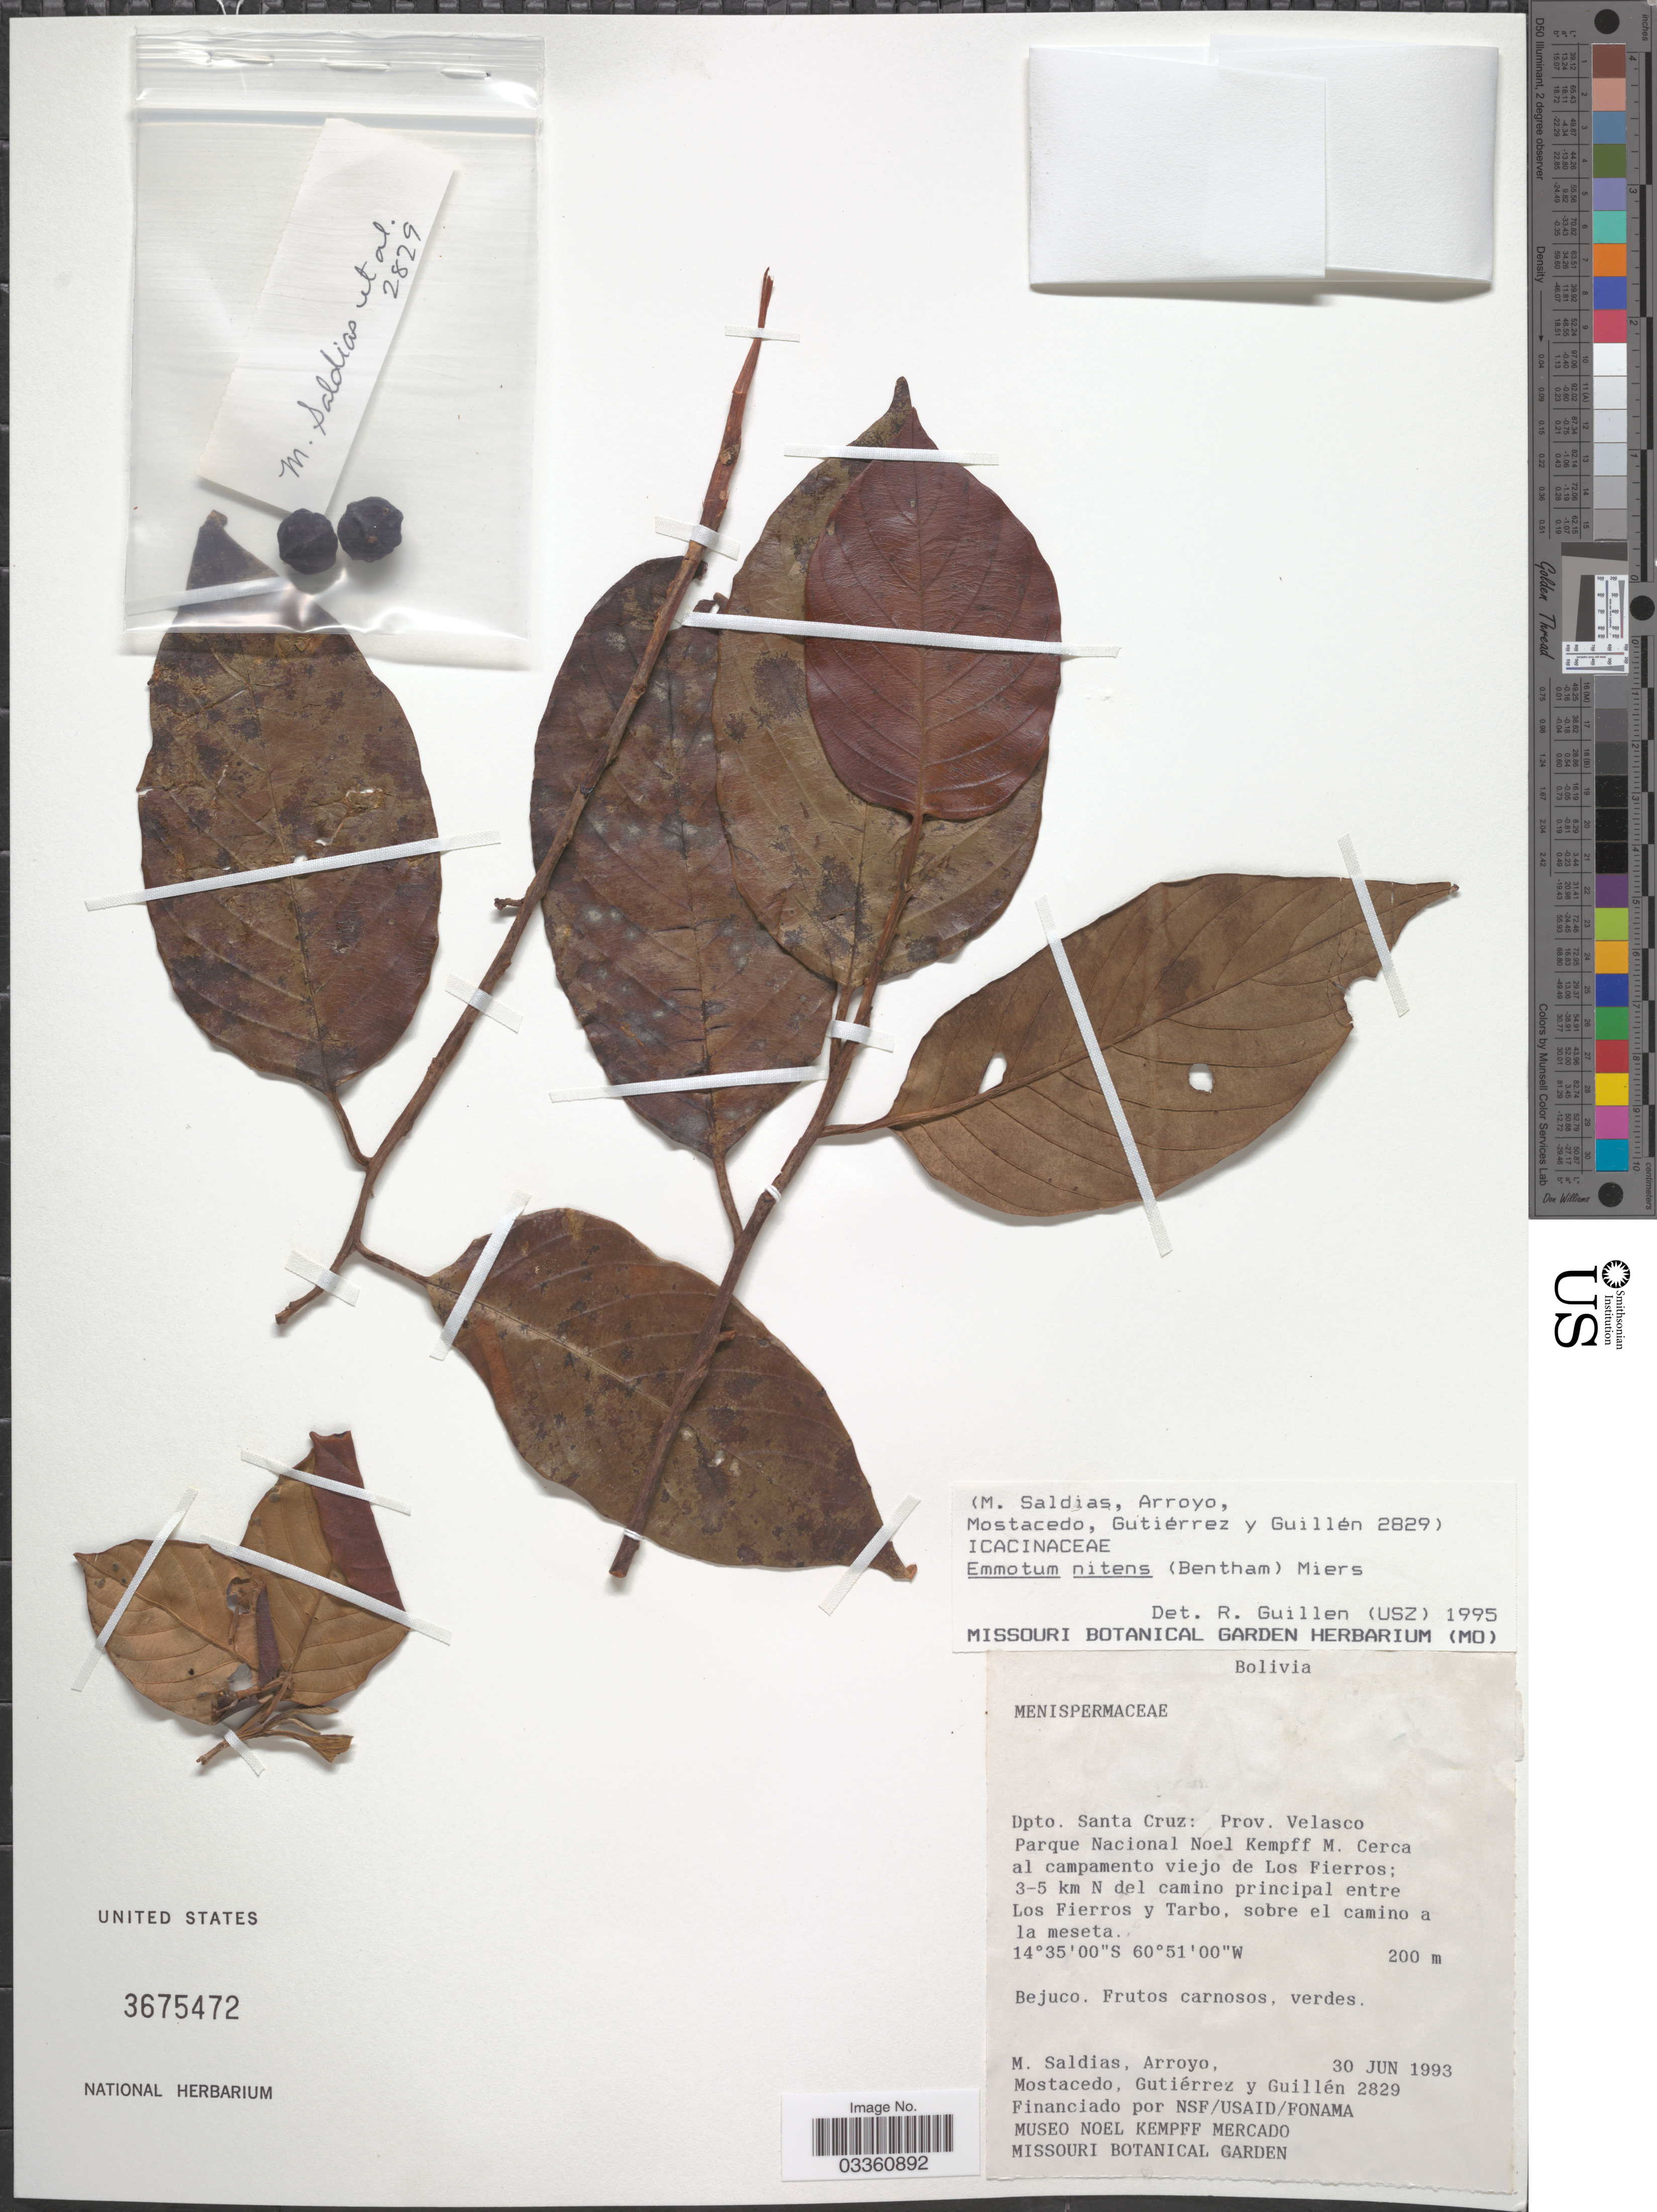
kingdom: Plantae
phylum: Tracheophyta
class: Magnoliopsida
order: Metteniusales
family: Metteniusaceae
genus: Emmotum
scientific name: Emmotum nitens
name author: Desv. ex Ham.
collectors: M. Saldias, Arroyo, --, Mostacedo, --, Gutiérrez, -- & -- Guillen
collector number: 2829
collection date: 1993-06-30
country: Bolivia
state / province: Santa Cruz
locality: Prov. Velasco Parque Nacional Noel Kempff M. Cerca al campamento viejo de Los Fierros; 3-5 km N del camino principal entra Los Fierros y Tarbo, sobre el camino a la meseta.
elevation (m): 200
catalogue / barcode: US 3675472